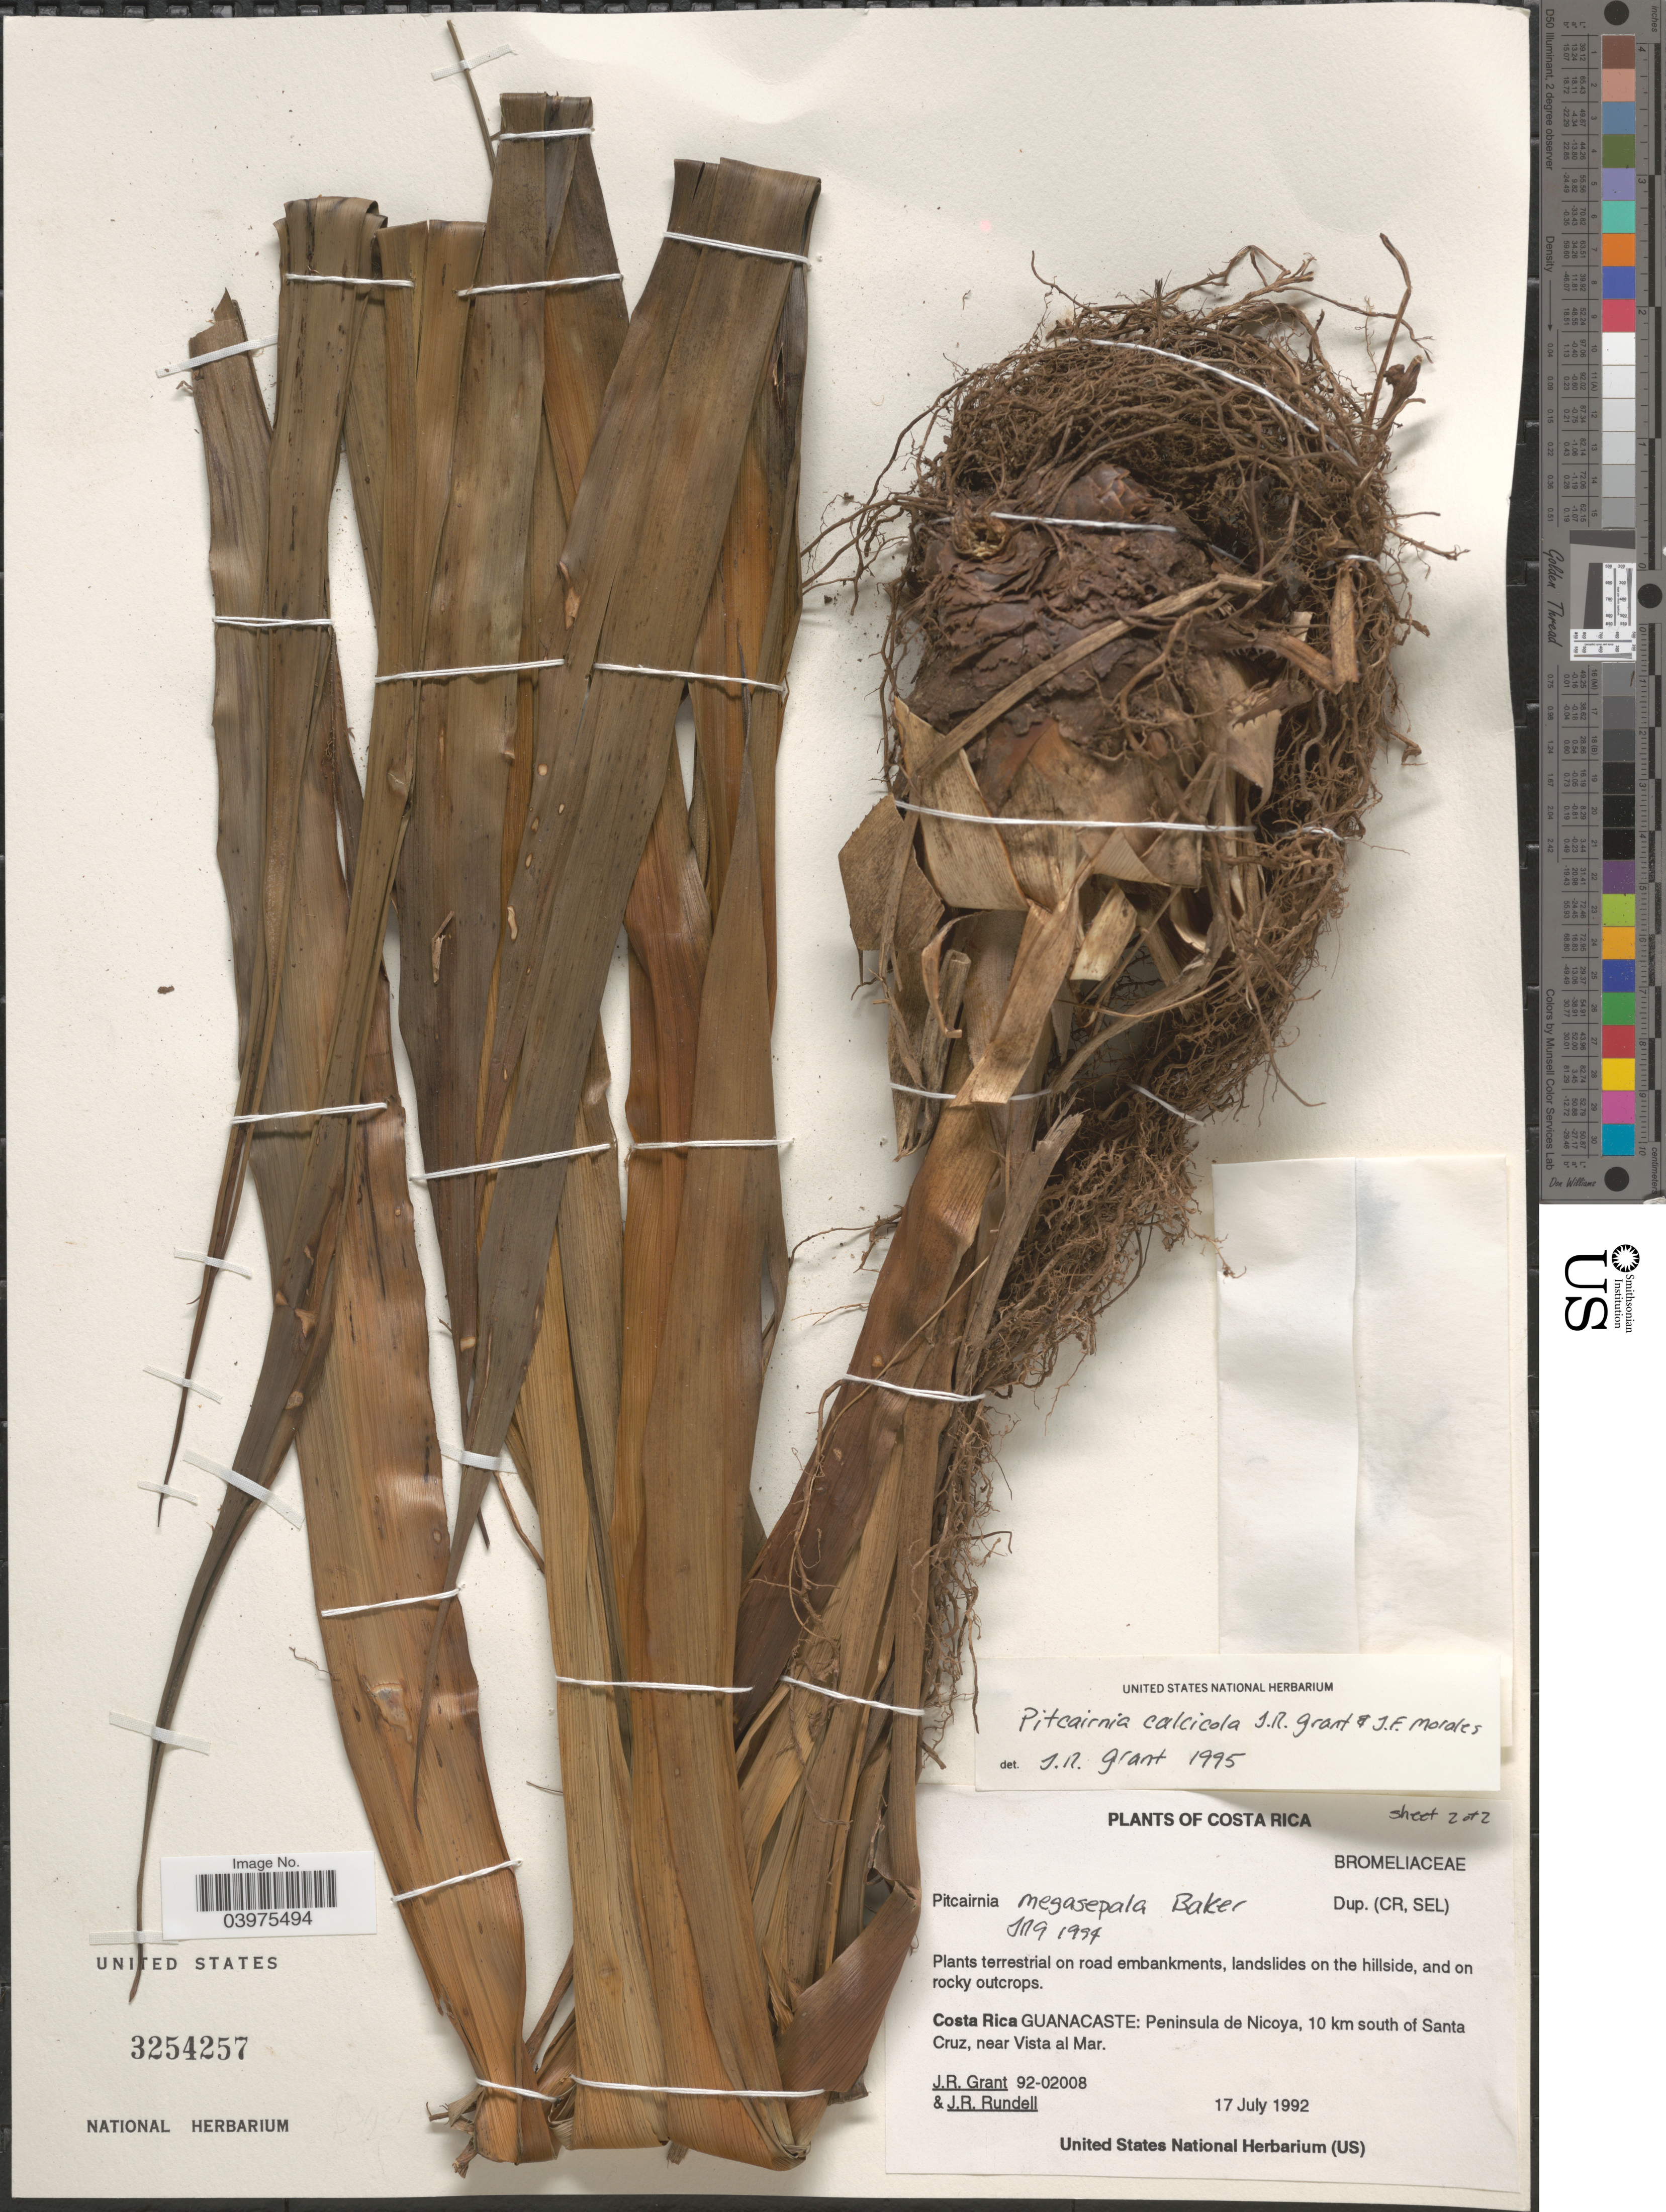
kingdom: Plantae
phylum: Tracheophyta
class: Liliopsida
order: Poales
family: Bromeliaceae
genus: Pitcairnia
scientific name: Pitcairnia calcicola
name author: J.R. Grant & J.F. Morales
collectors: J. Grant & J. R. Rundell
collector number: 92-02008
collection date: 1992-07-17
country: Costa Rica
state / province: Guanacaste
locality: Peninsula de Nicoya, 10 km south of Santa Cruz, near Vista al Mar.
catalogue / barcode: US 3254257